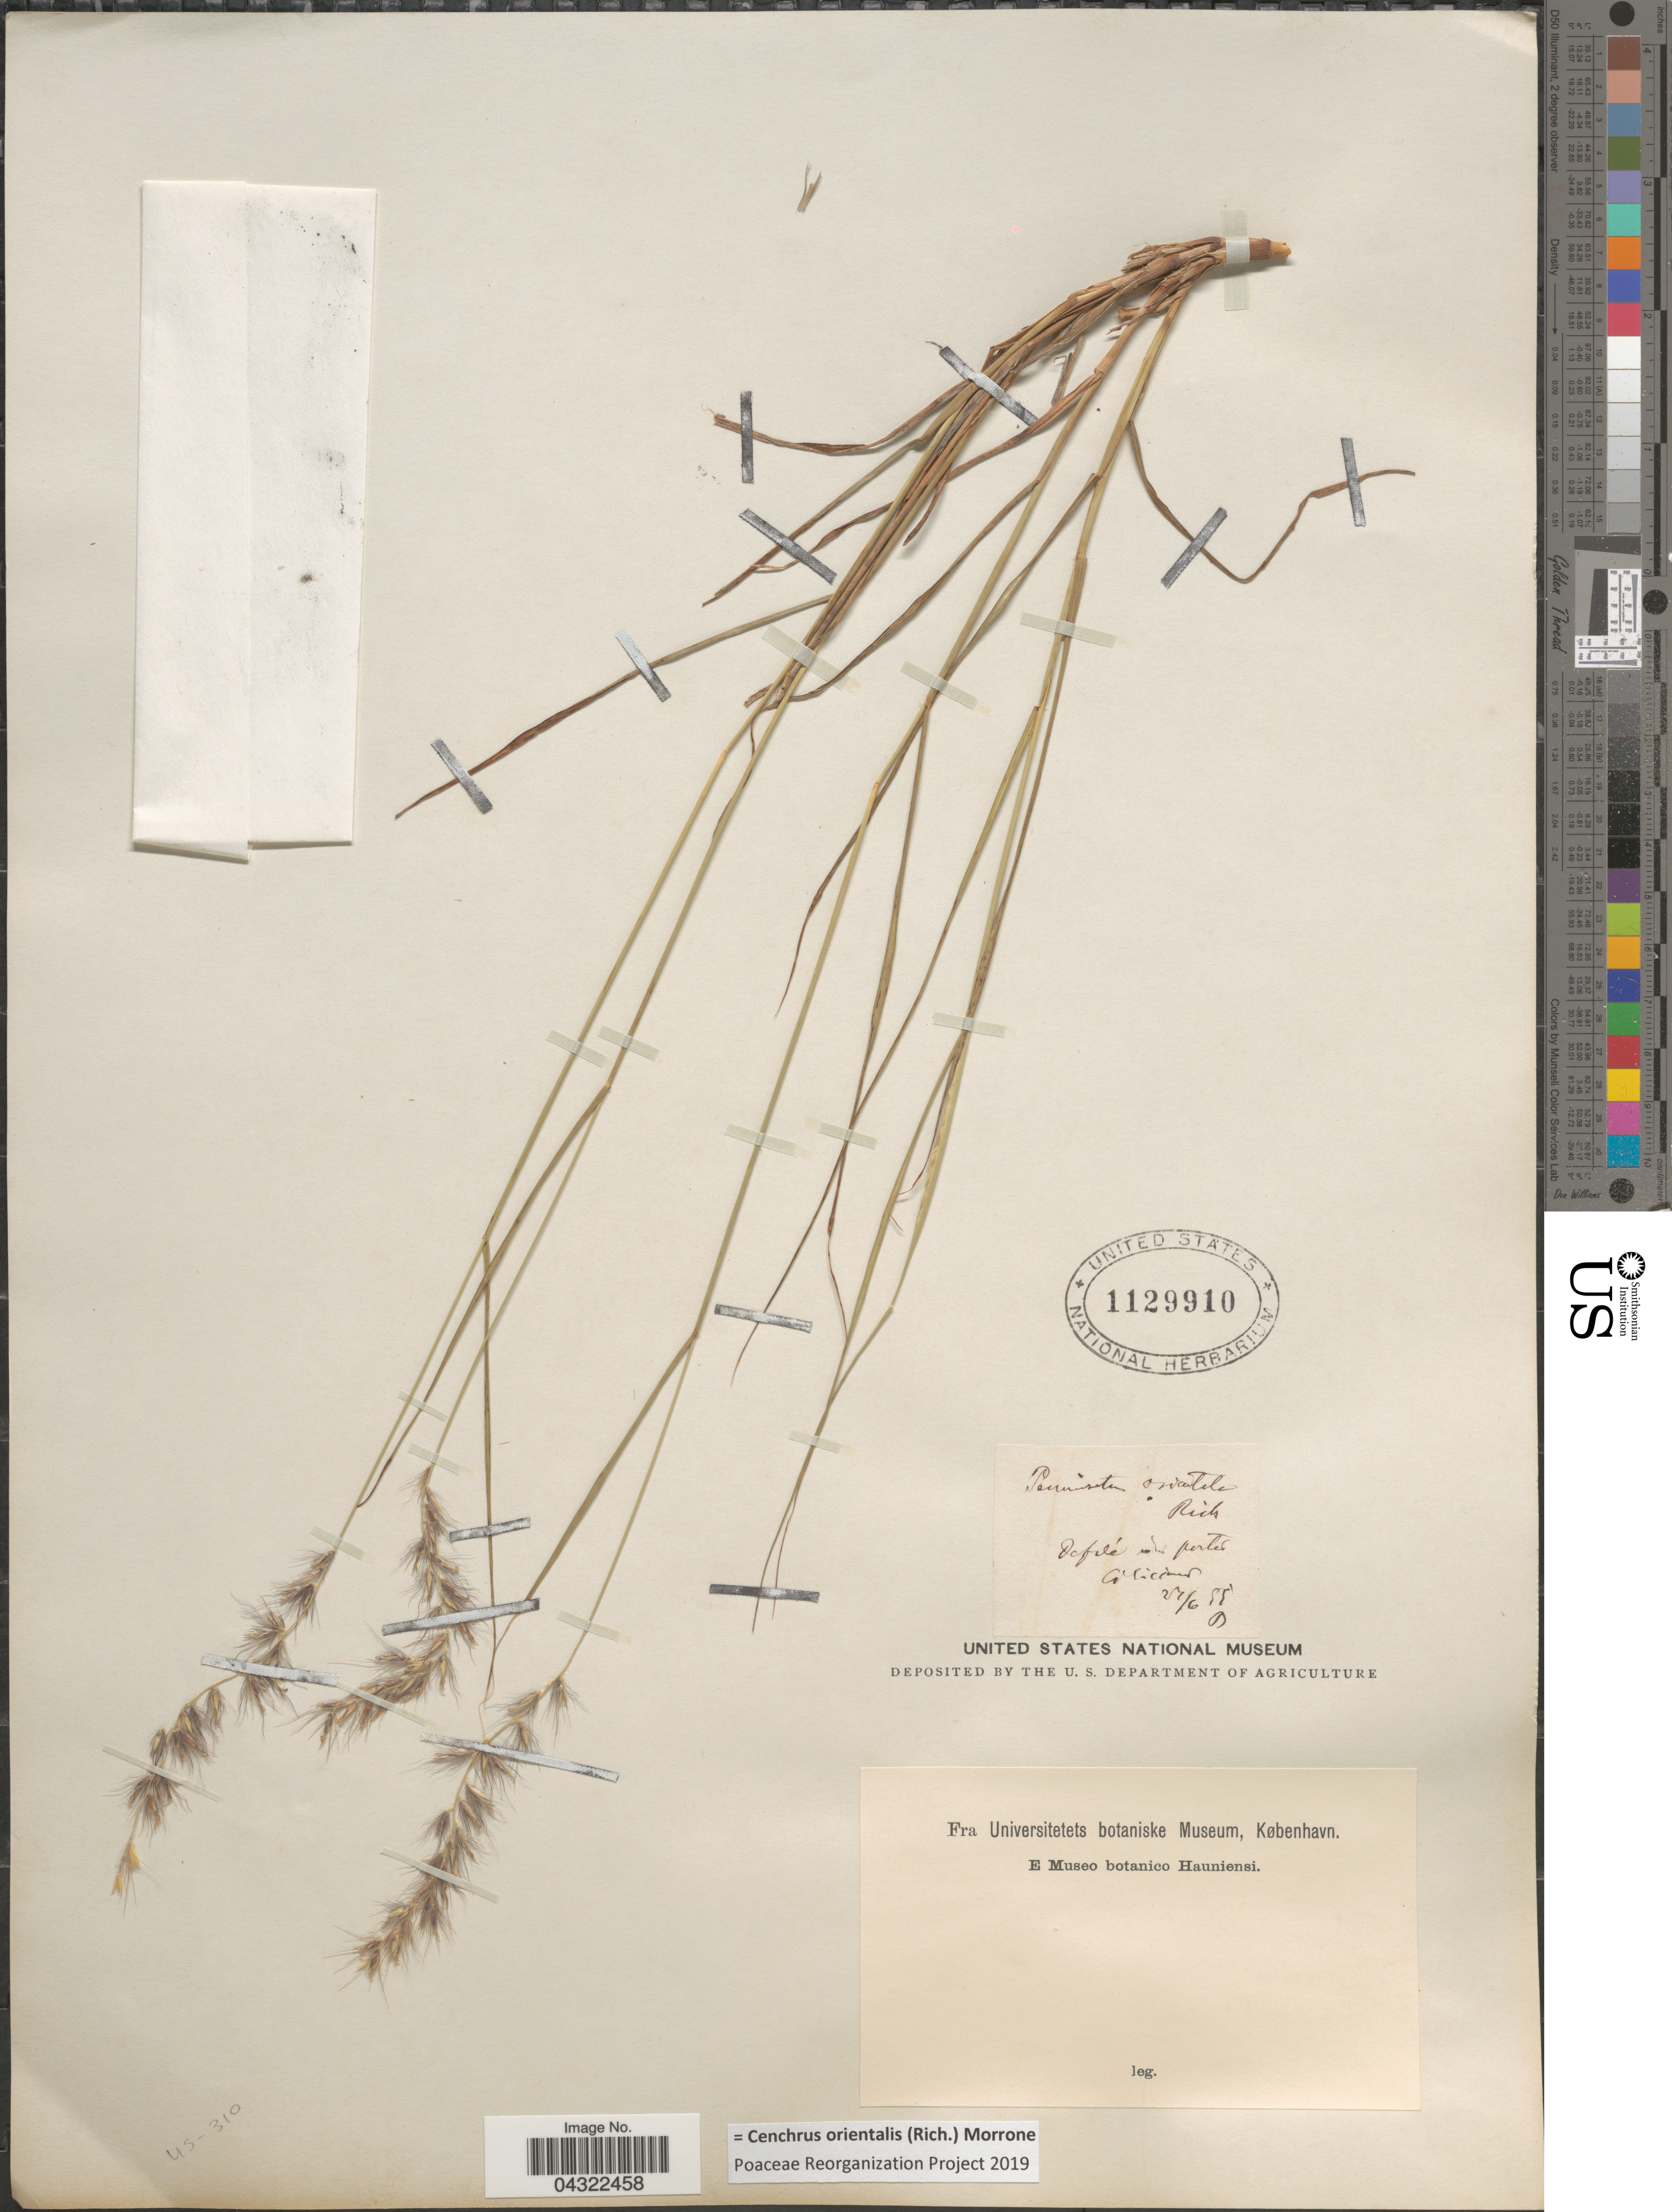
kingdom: Plantae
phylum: Tracheophyta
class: Liliopsida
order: Poales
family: Poaceae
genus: Cenchrus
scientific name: Cenchrus orientalis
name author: (Rich.) Morrone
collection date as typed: Transcribed d/m/y: 27/6/88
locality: [illegible text] pertes [illegible text]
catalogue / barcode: US 1129910